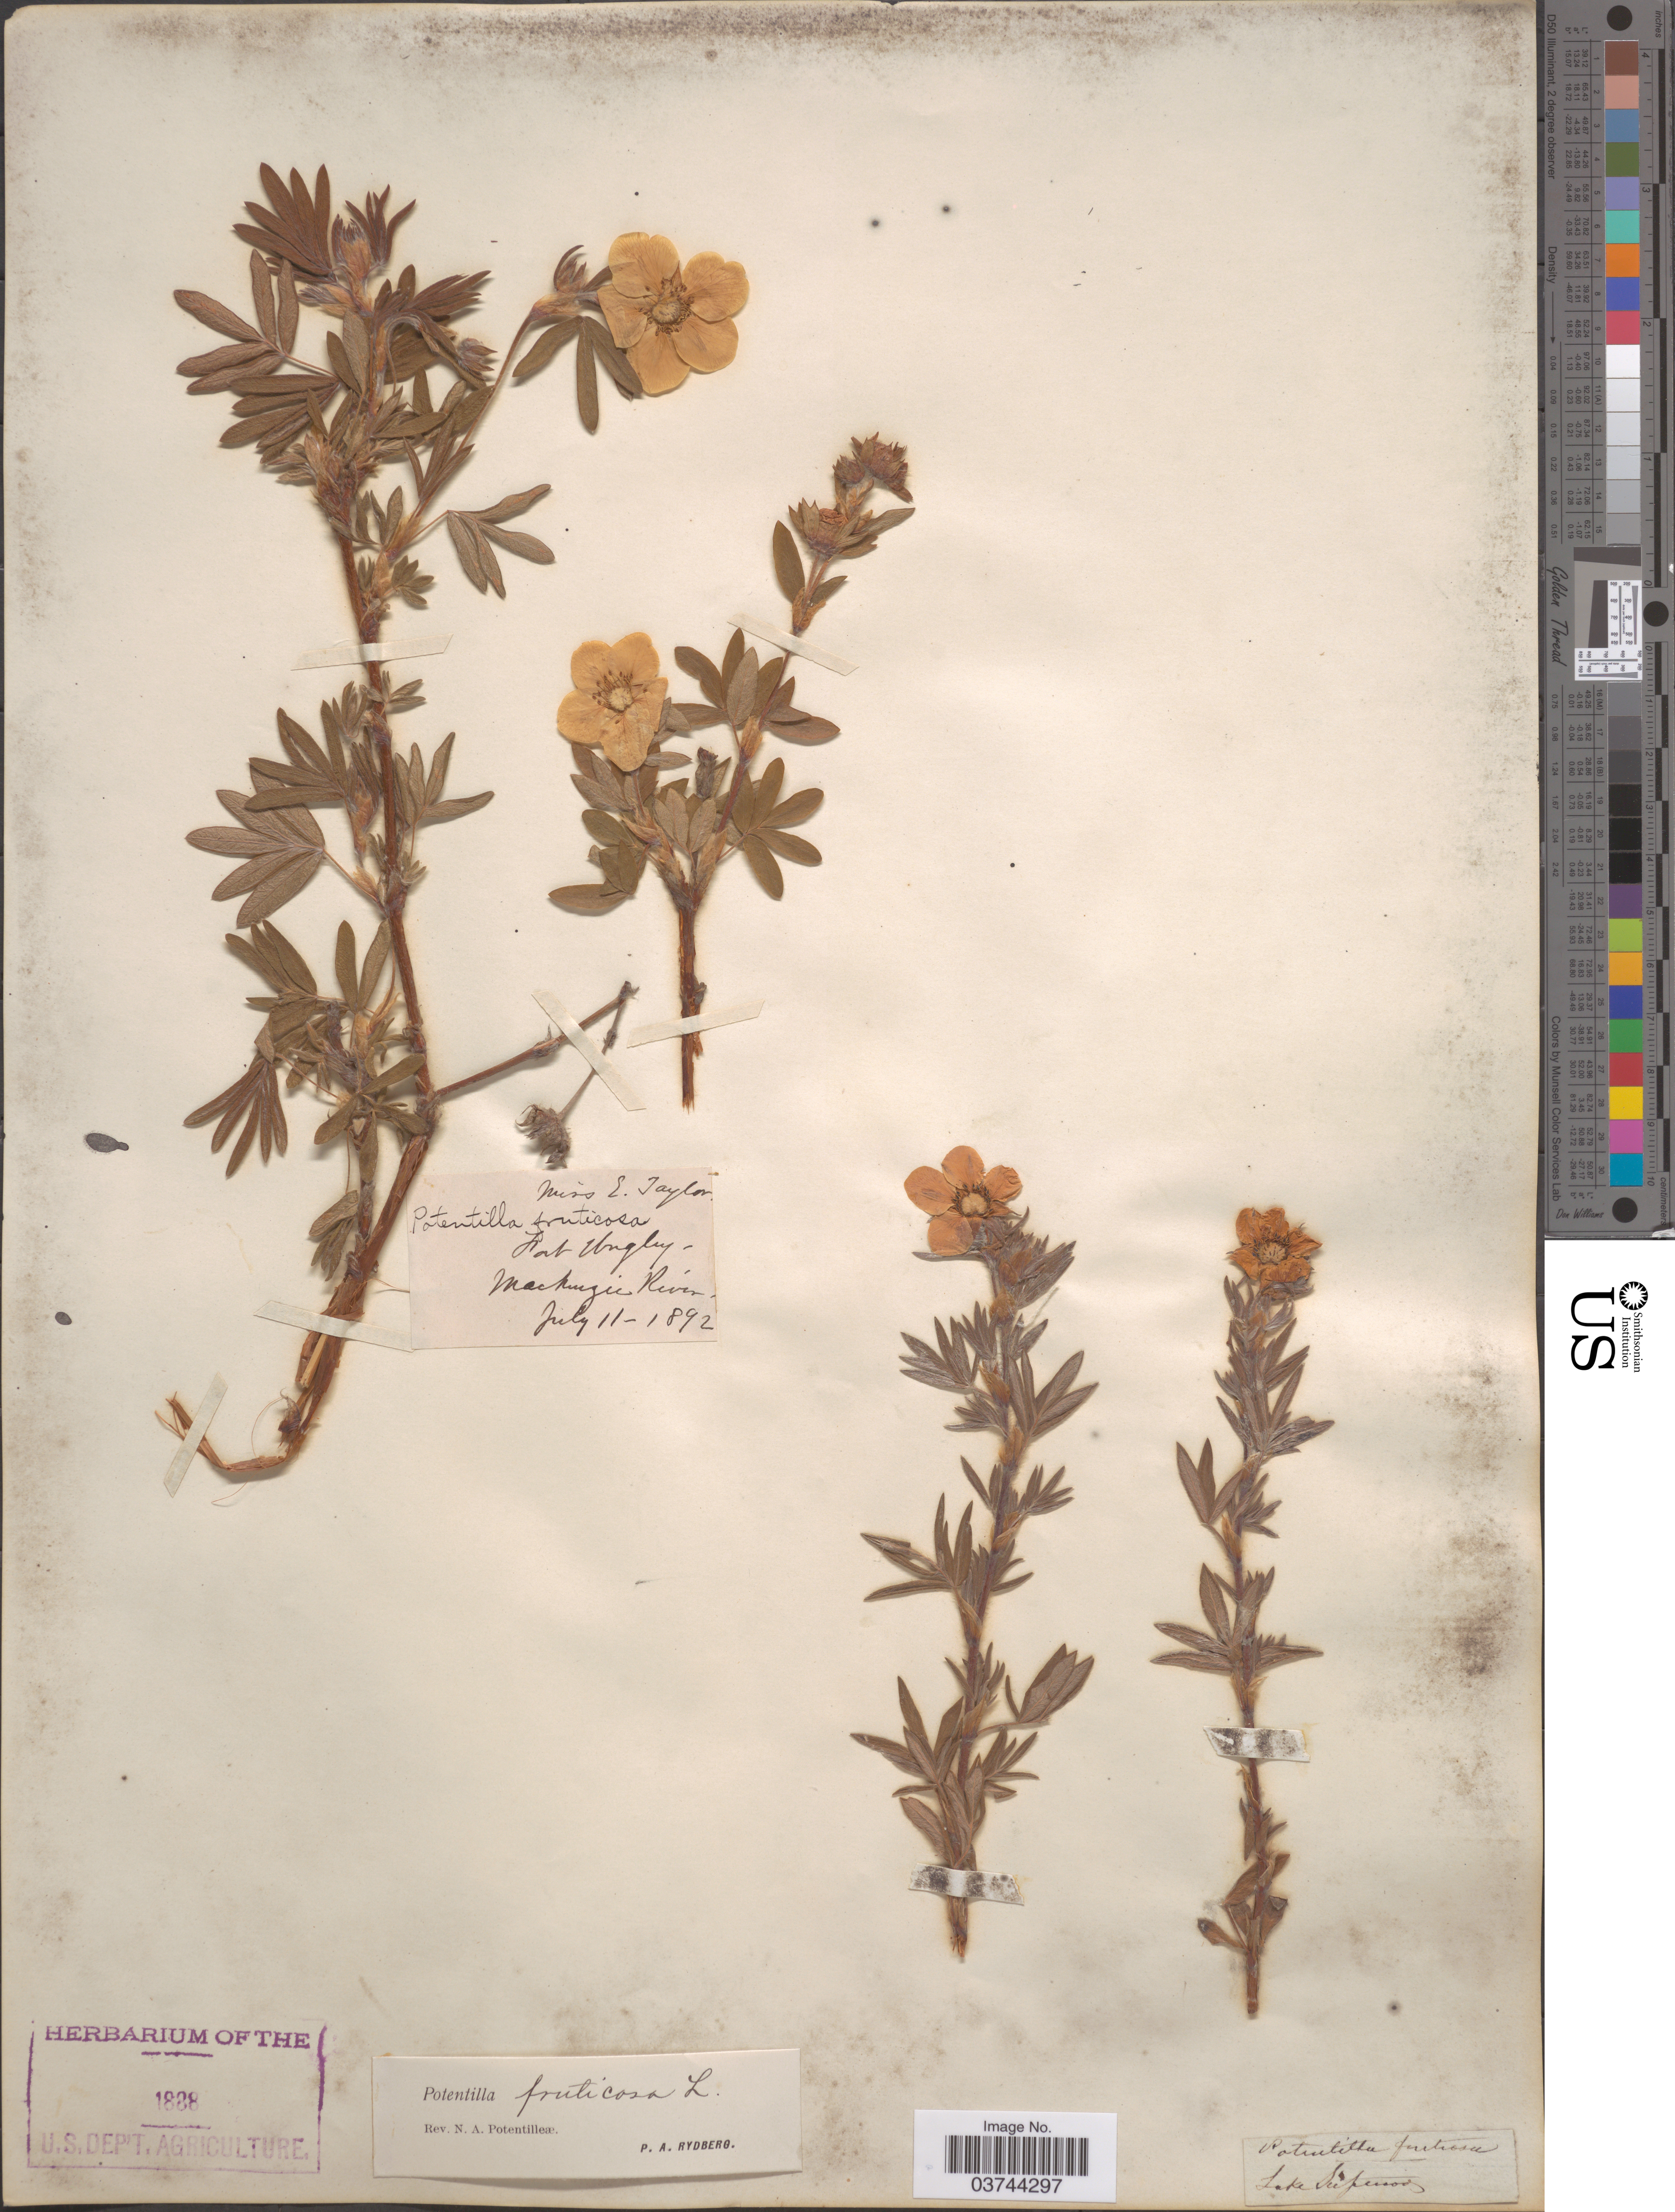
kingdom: Plantae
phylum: Tracheophyta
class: Magnoliopsida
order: Rosales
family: Rosaceae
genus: Dasiphora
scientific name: Dasiphora fruticosa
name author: (L.) Rydb.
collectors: E. Taylor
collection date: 1892-07-11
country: Canada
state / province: Northwest Territories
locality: Fort Ungley, Mackenzie River.